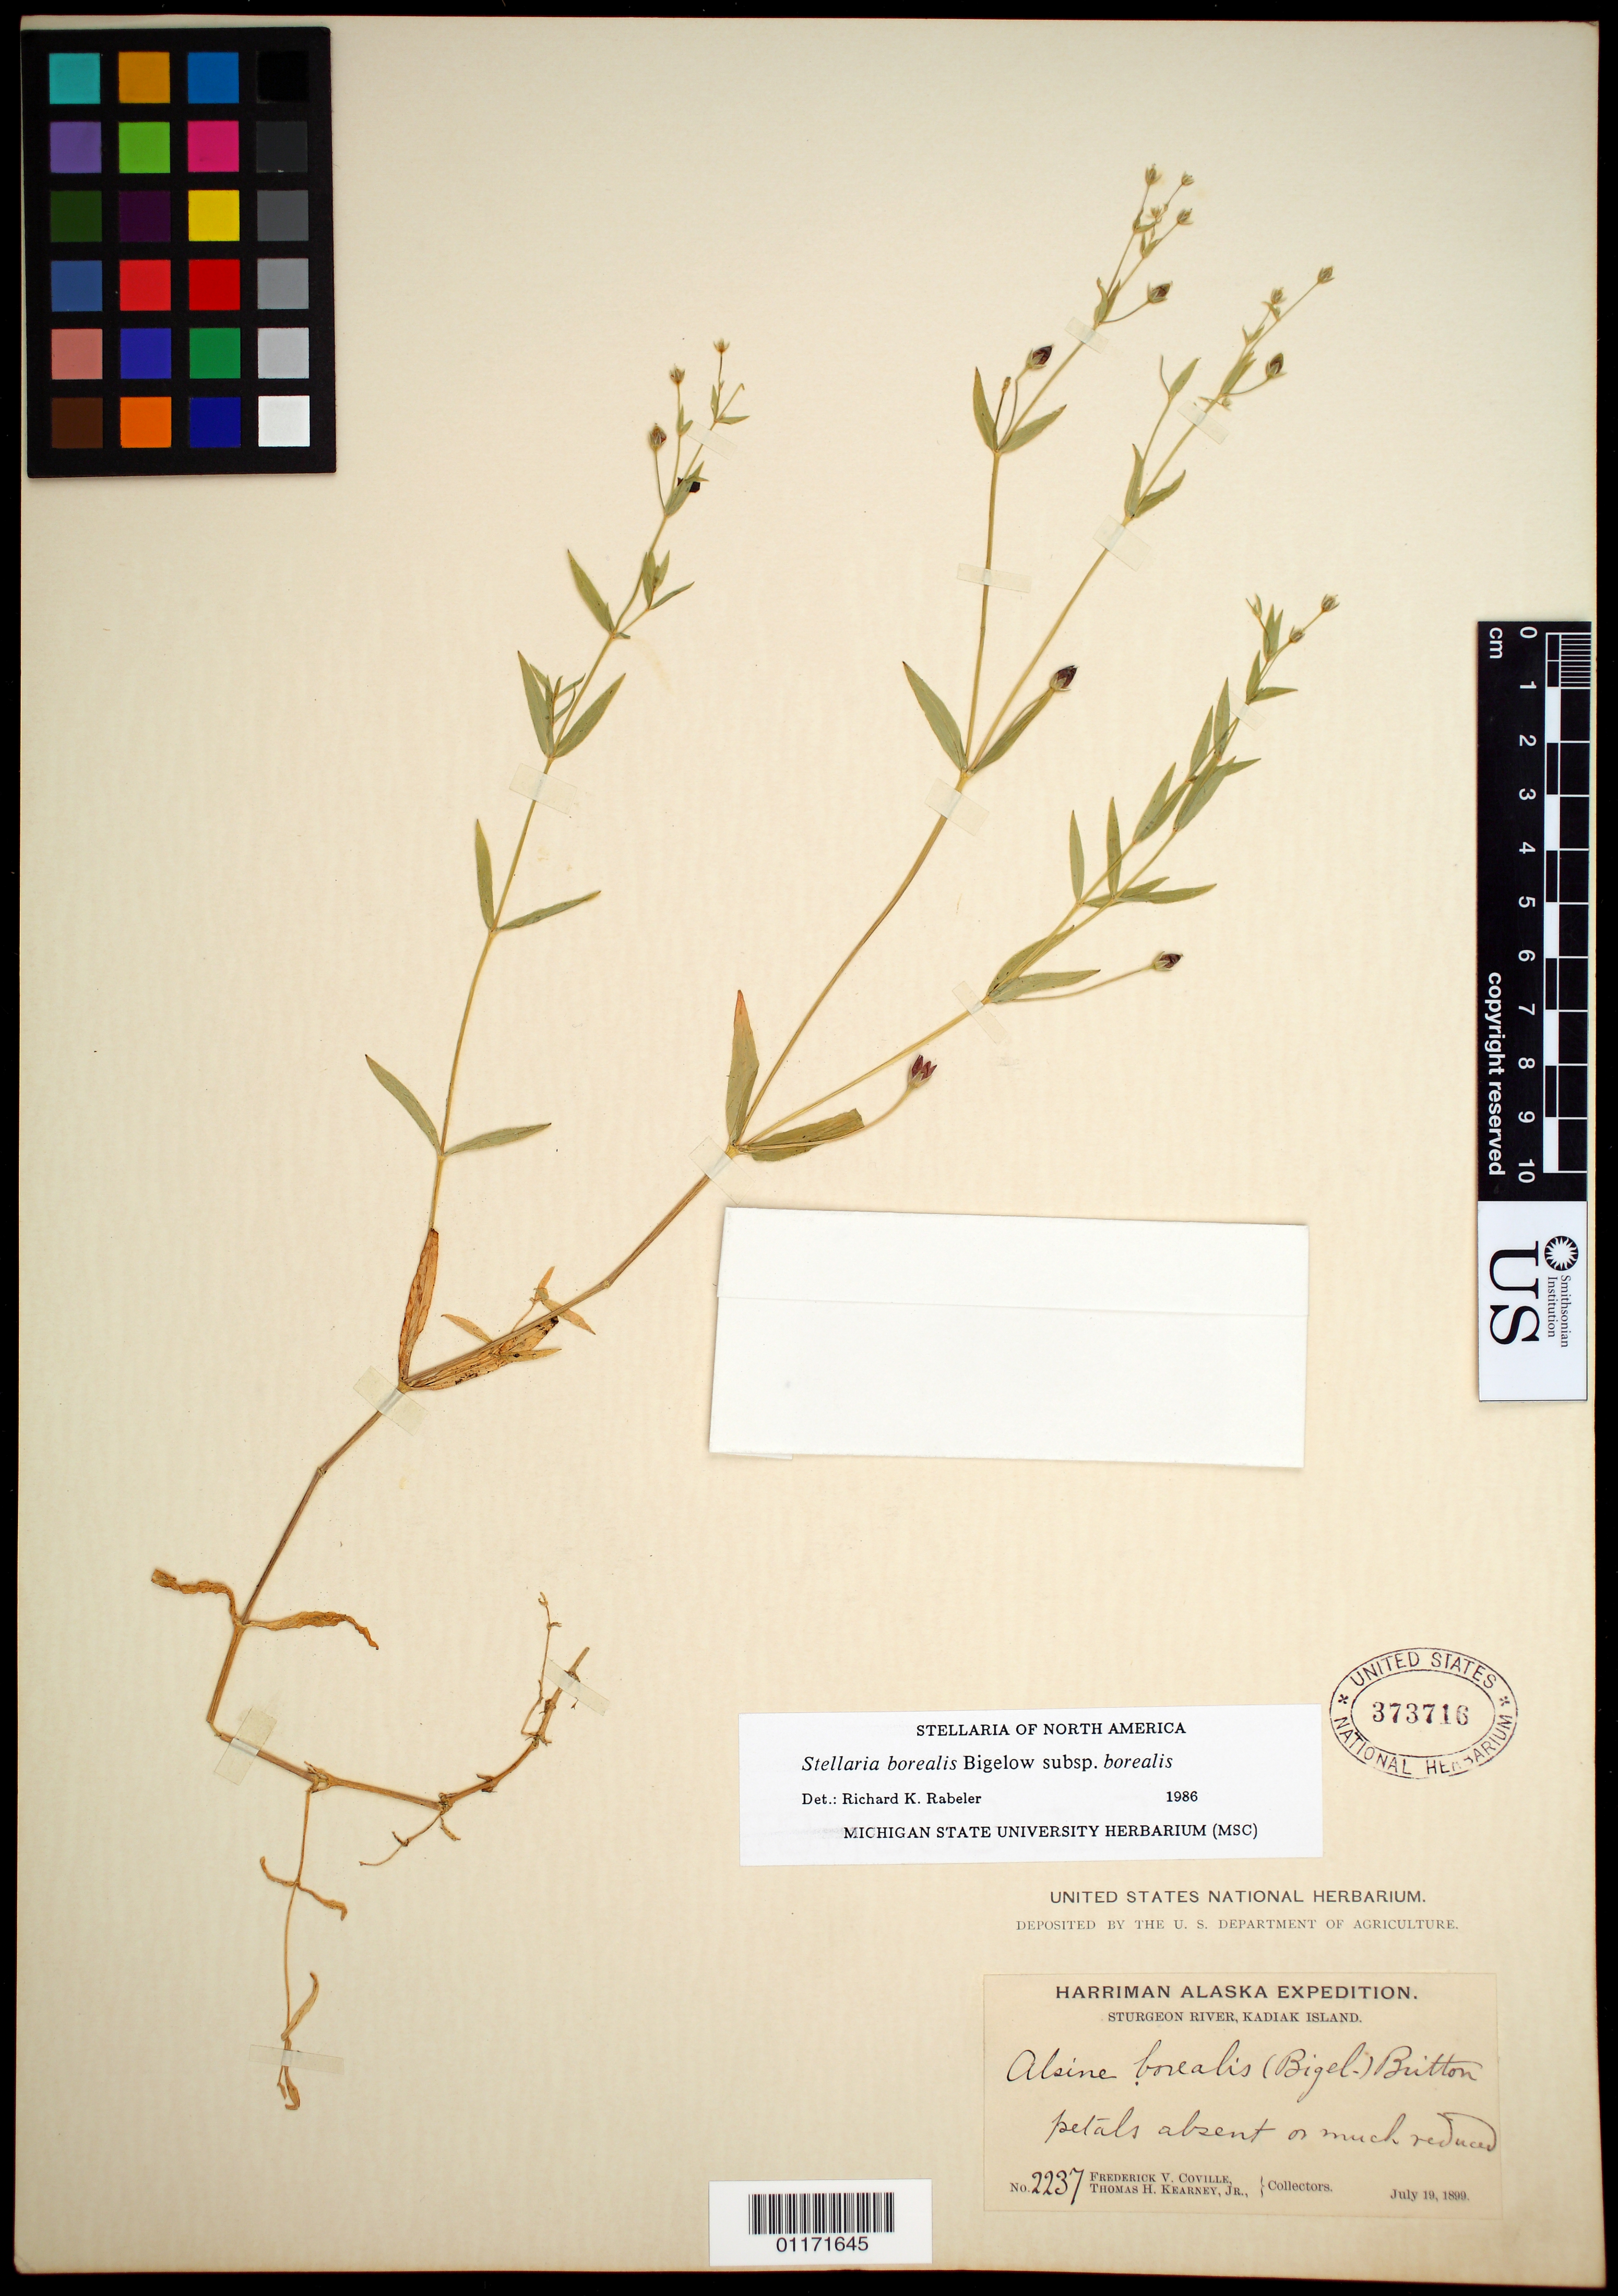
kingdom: Plantae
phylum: Tracheophyta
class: Magnoliopsida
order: Caryophyllales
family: Caryophyllaceae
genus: Stellaria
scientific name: Stellaria borealis subsp. borealis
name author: Bigelow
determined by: Rabeler, R. K.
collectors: F. V. Coville & T. H. Kearney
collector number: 2237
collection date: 1899-07-19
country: United States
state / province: Alaska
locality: Sturgeon River, Kodiak island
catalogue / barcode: US 373716